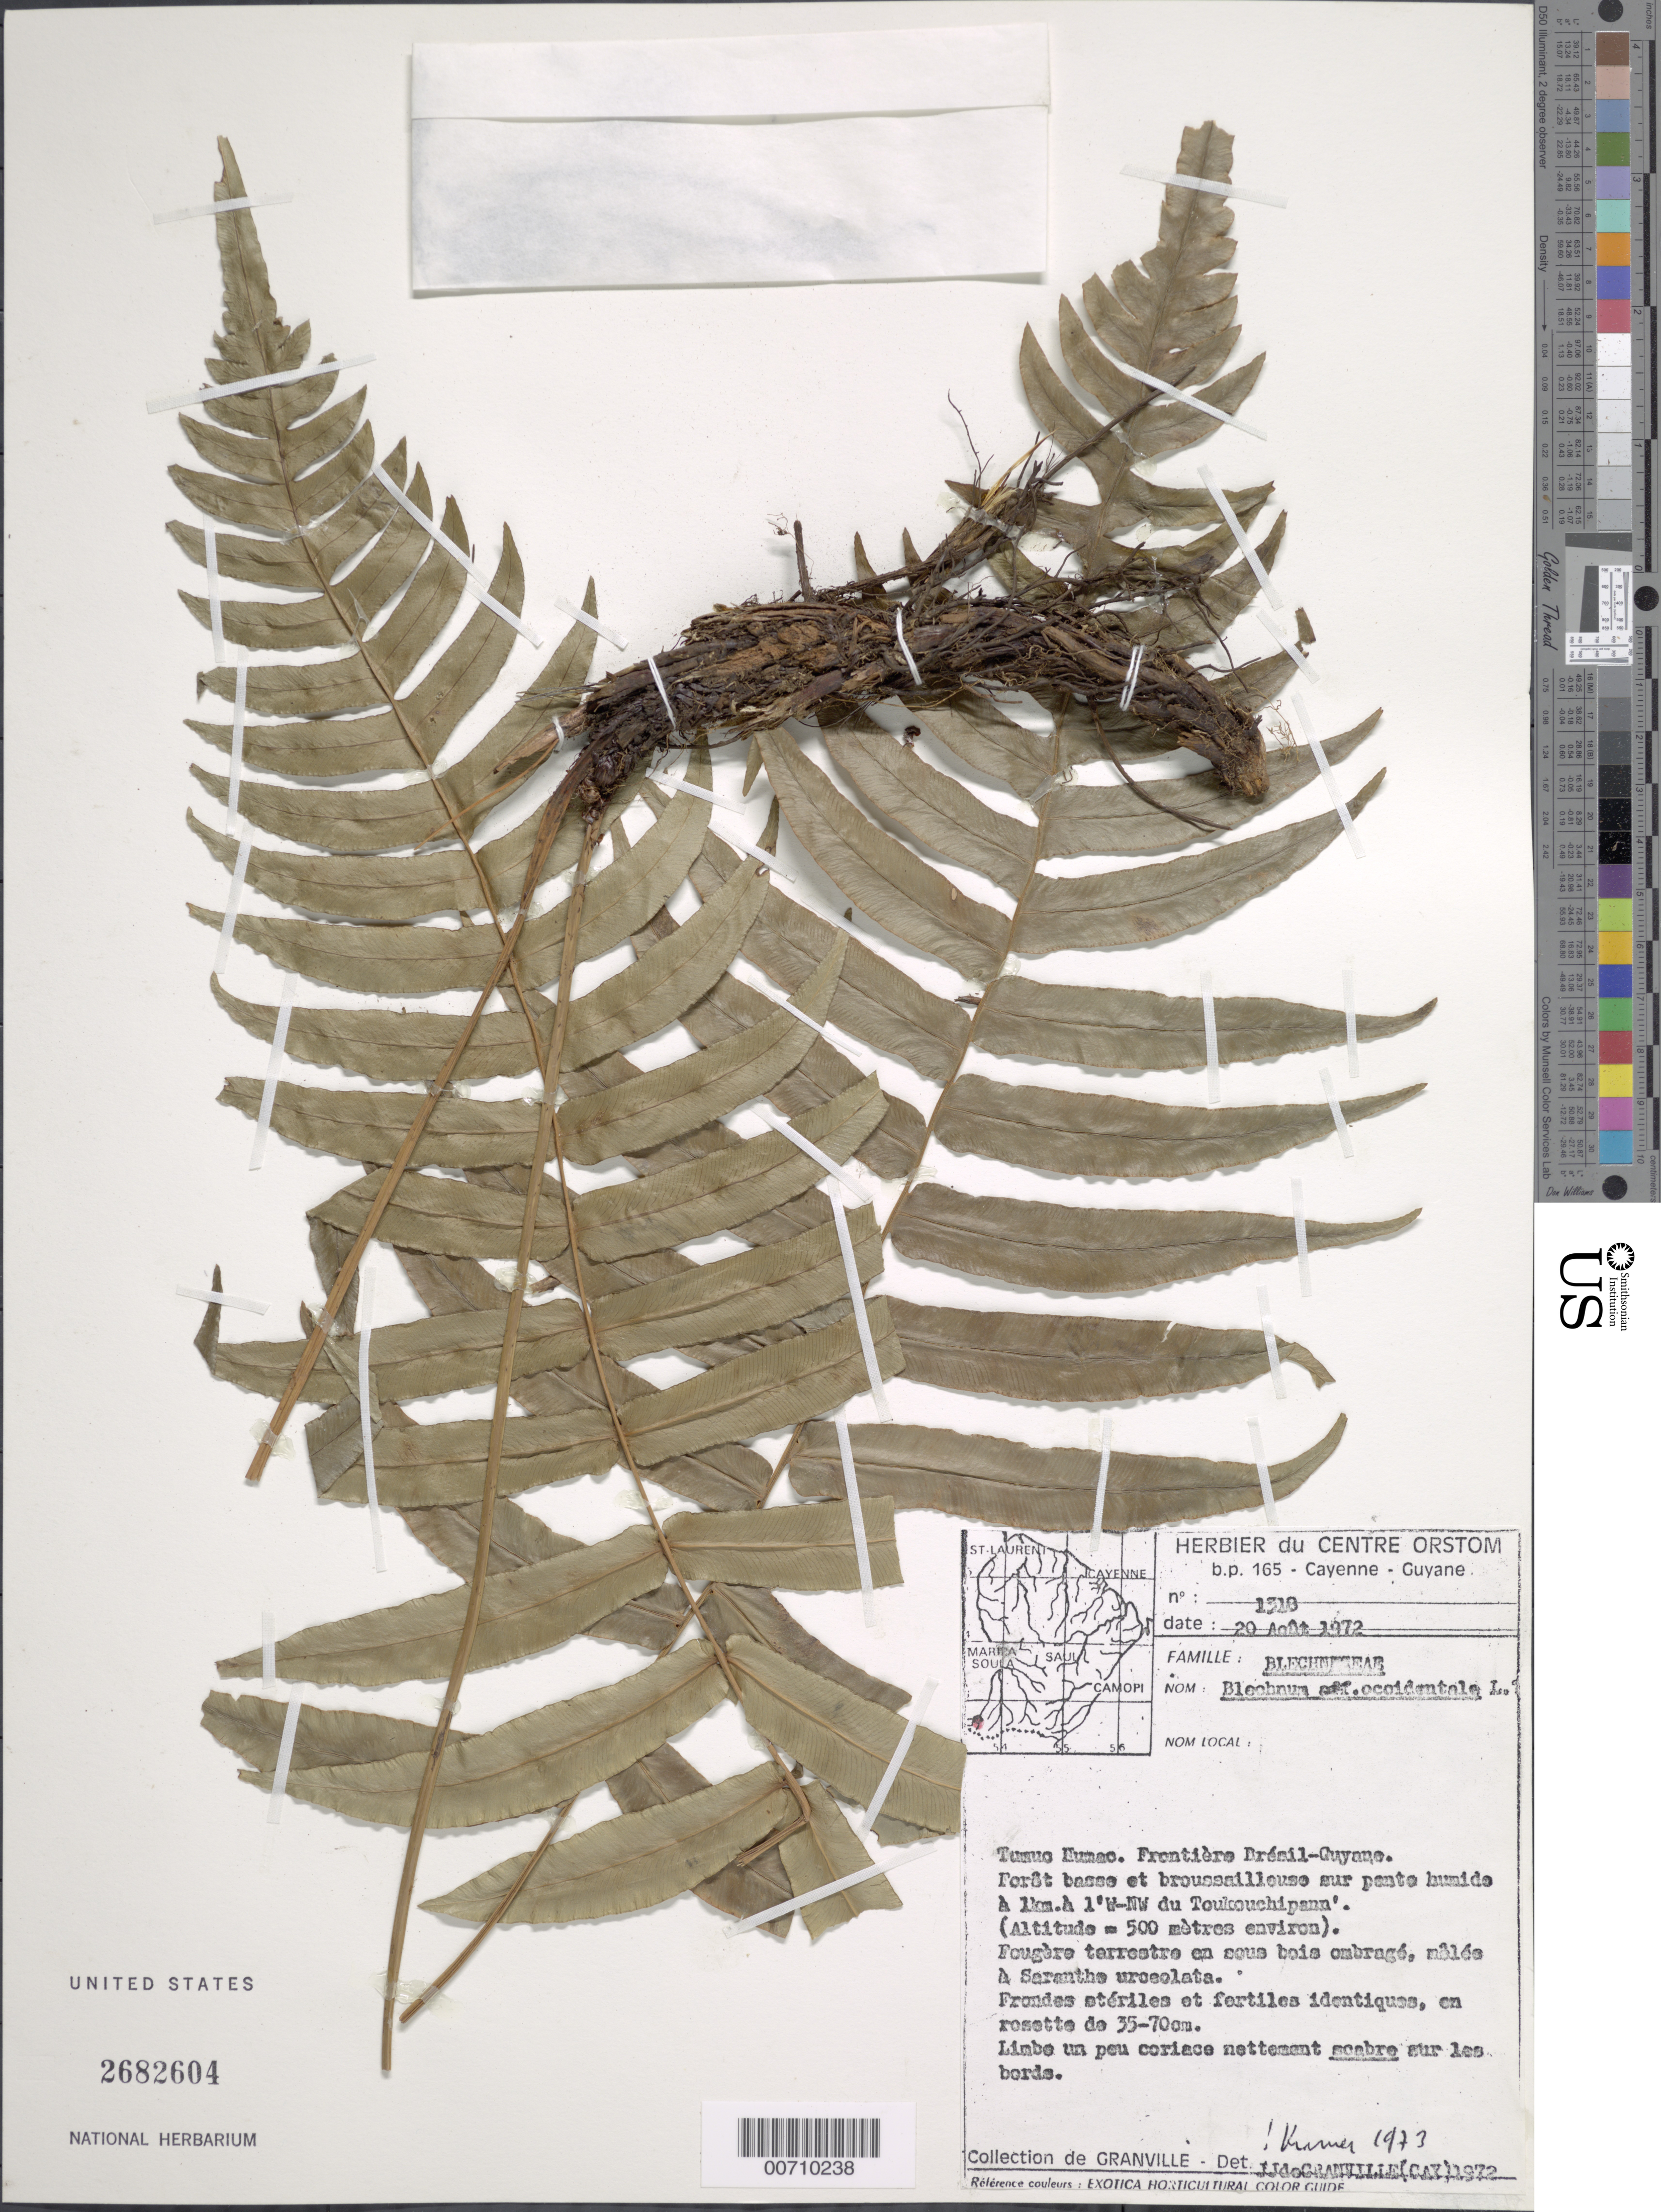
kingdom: Plantae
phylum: Tracheophyta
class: Polypodiopsida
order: Polypodiales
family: Blechnaceae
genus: Blechnum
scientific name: Blechnum occidentale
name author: L.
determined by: Kramer, K. U.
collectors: J.-J. de Granville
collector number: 1318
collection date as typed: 20-Aug-72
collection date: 1972-08-20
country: French Guiana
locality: Tumuc-Humac, Brazil-French Guiana Frontier, E slope,1 km W-NW of Toukouchipann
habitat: Low forest and brushwood on humid slope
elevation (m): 500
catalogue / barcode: US 2682604